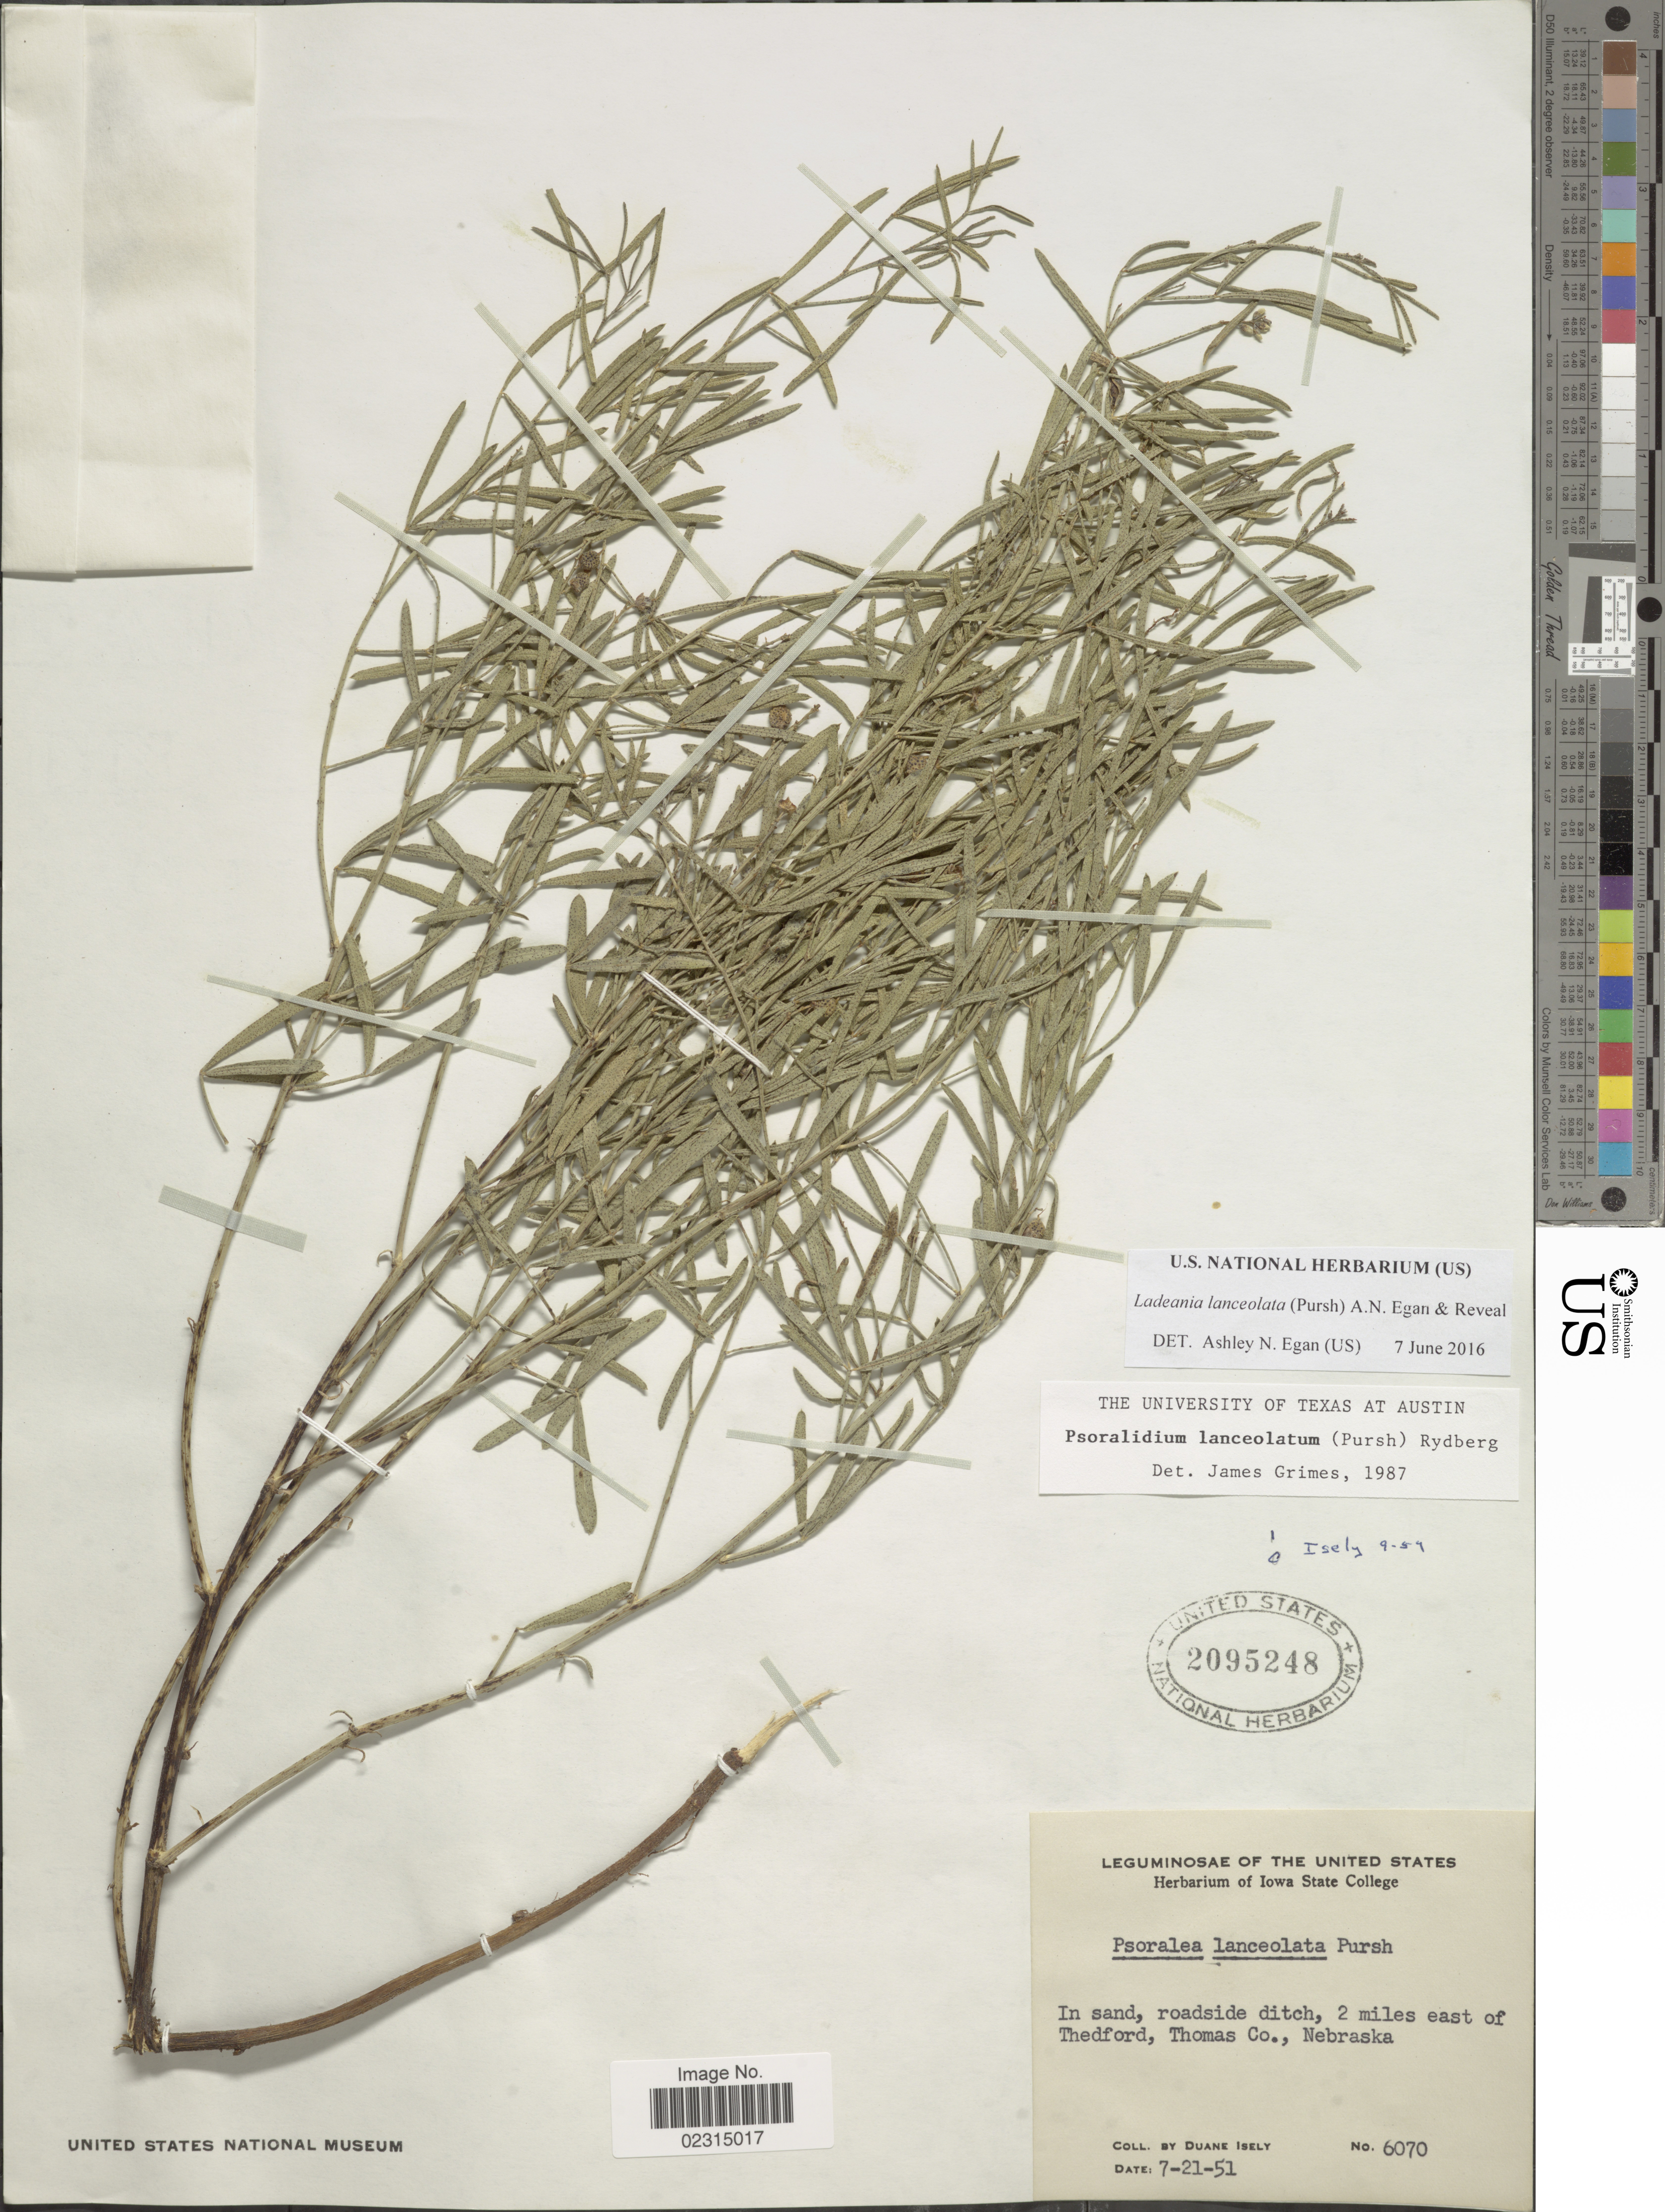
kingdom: Plantae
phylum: Tracheophyta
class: Magnoliopsida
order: Fabales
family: Fabaceae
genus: Ladeania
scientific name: Ladeania lanceolata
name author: (Pursh) A.N. Egan & Reveal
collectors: D. Isely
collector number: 6070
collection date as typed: Transcribed d/m/y: 21/7/51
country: United States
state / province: Nebraska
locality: In sand, roadside ditch, 2 miles east of Thedford, Thomas Co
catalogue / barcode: US 2095248